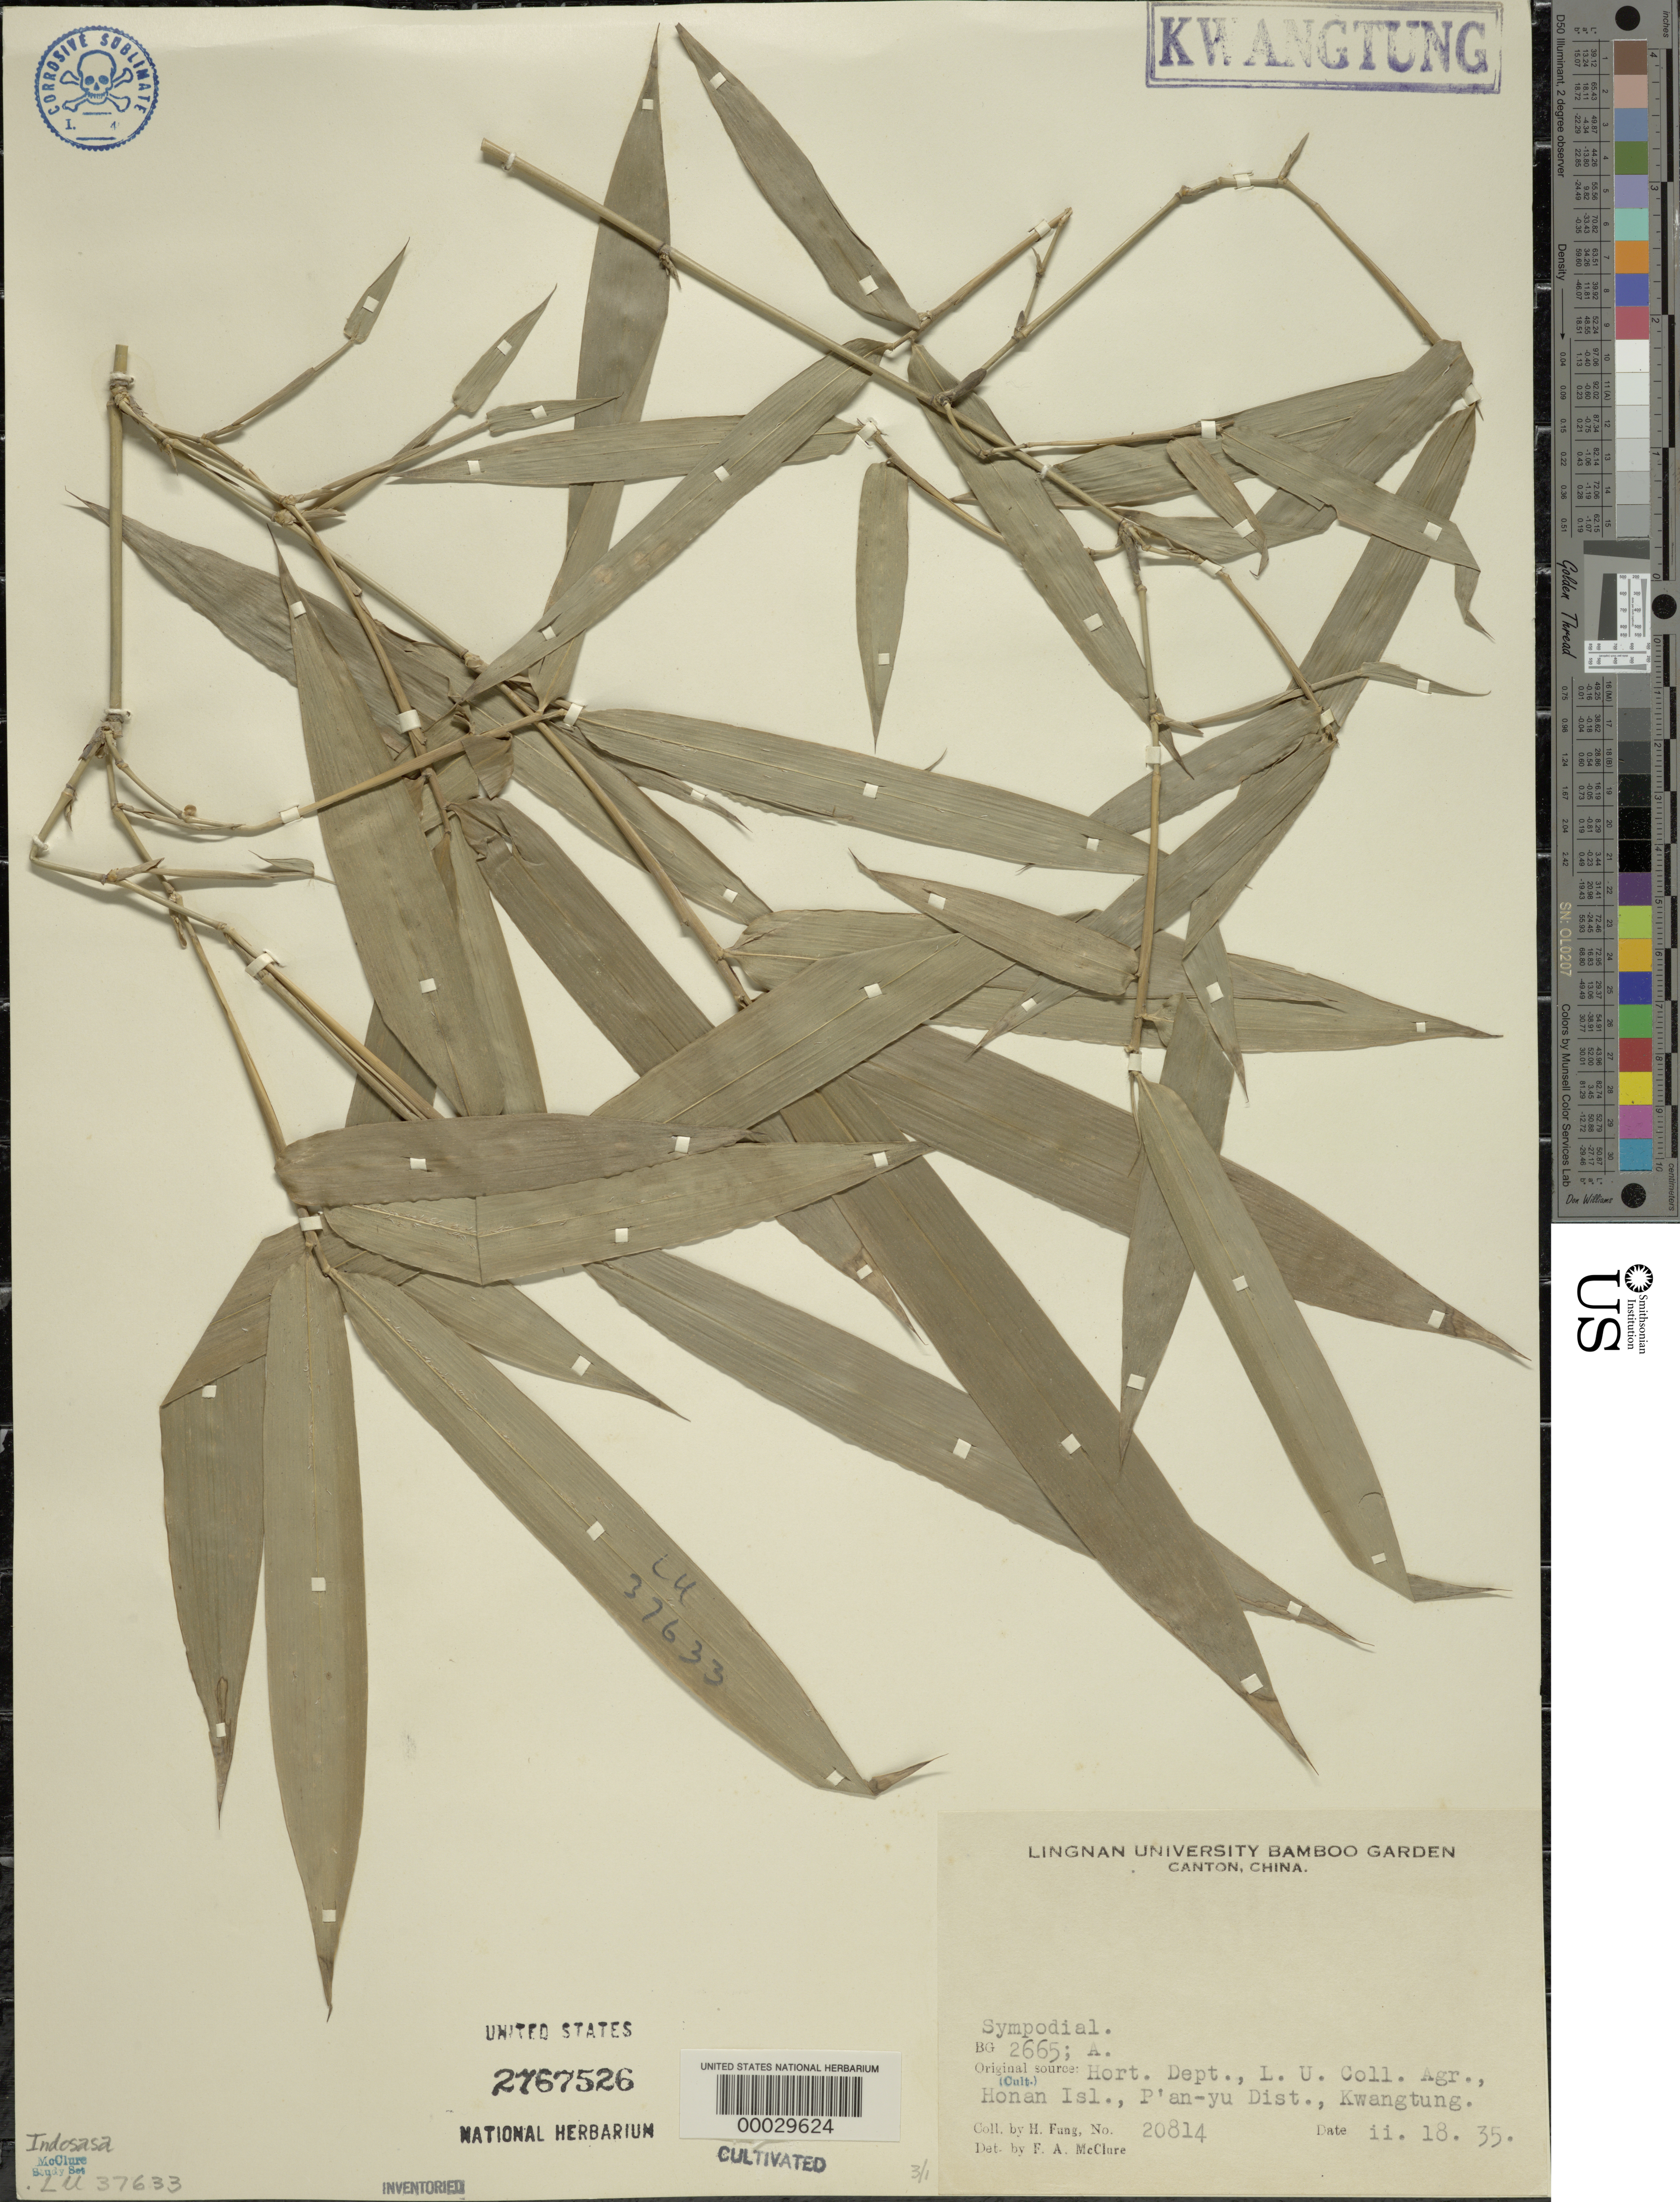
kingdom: Plantae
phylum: Tracheophyta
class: Liliopsida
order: Poales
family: Poaceae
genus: Indosasa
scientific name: Indosasa sp.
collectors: H. L. Fung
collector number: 20814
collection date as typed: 18 Feb 1935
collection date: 1935-02-18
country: China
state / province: Guangdong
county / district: Guangzhou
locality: L.u. bamboo garden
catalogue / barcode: US 2767526